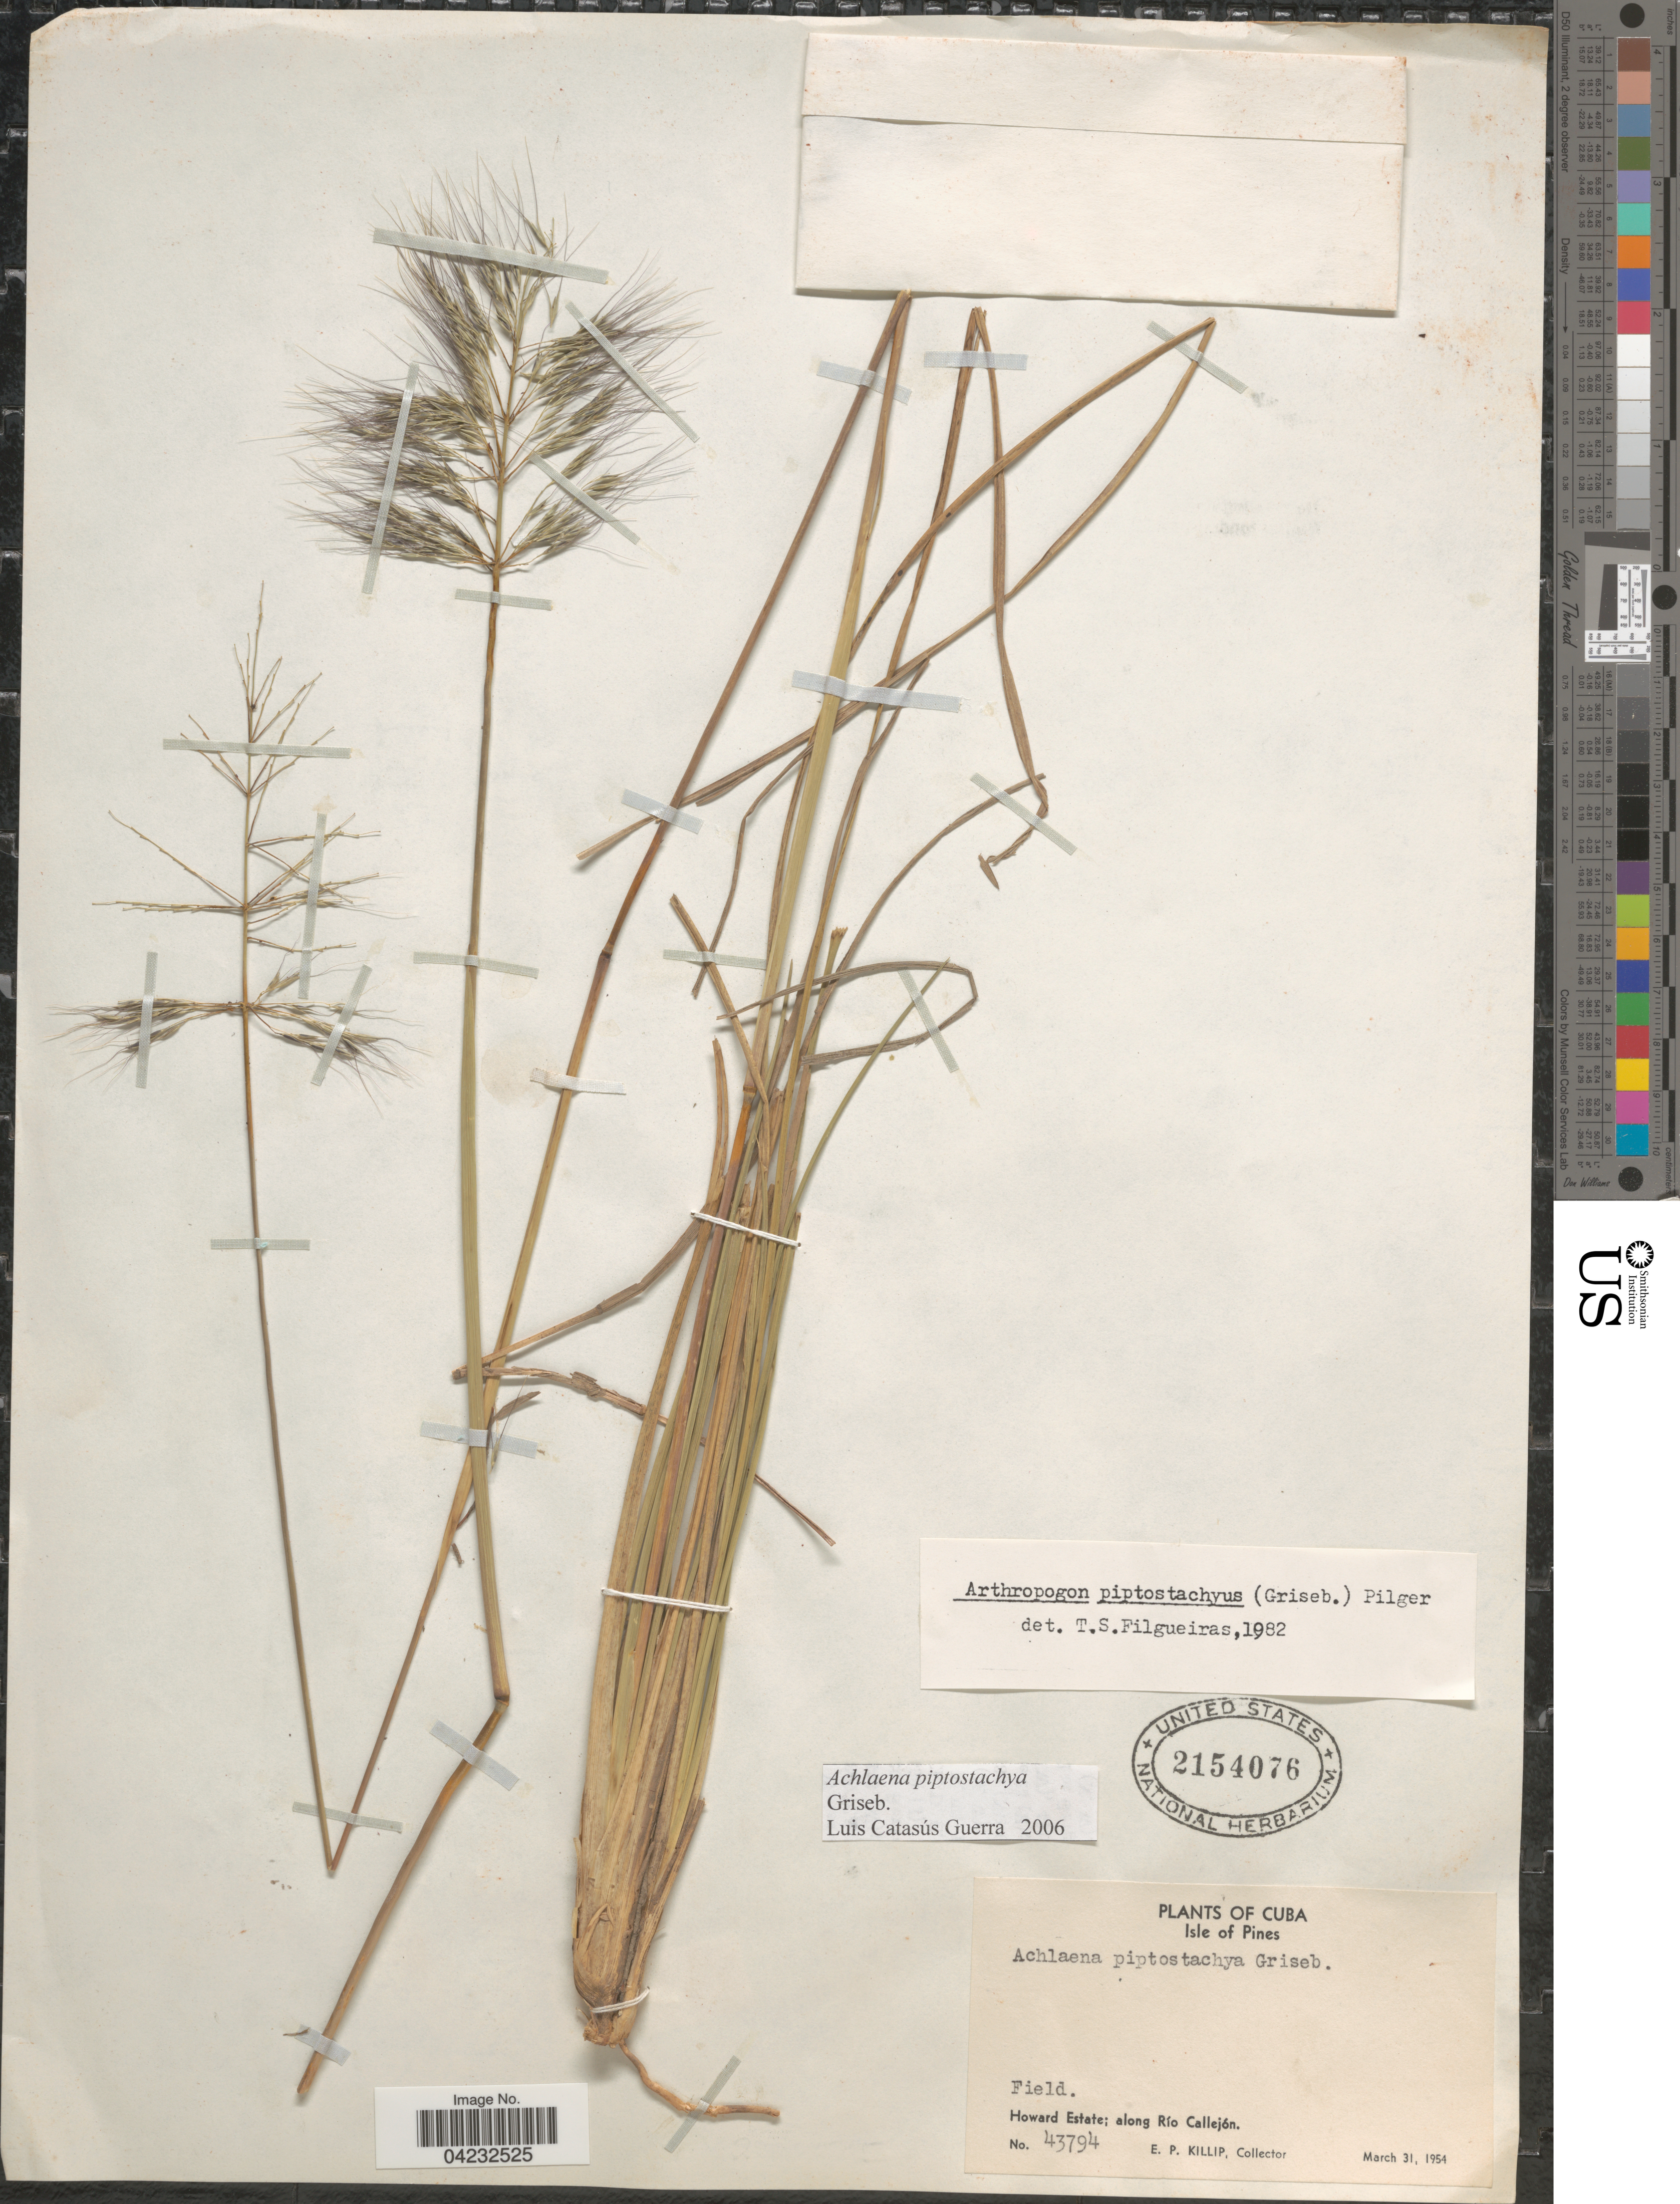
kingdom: Plantae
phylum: Tracheophyta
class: Liliopsida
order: Poales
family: Poaceae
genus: Achlaena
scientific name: Achlaena piptostachya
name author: Griseb.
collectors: E. P. Killip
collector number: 43794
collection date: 1954-03-31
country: Cuba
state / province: Isla de la Juventud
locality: Isle of Pines. Field. Howard Estate; along Río Callejón.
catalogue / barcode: US 2154076